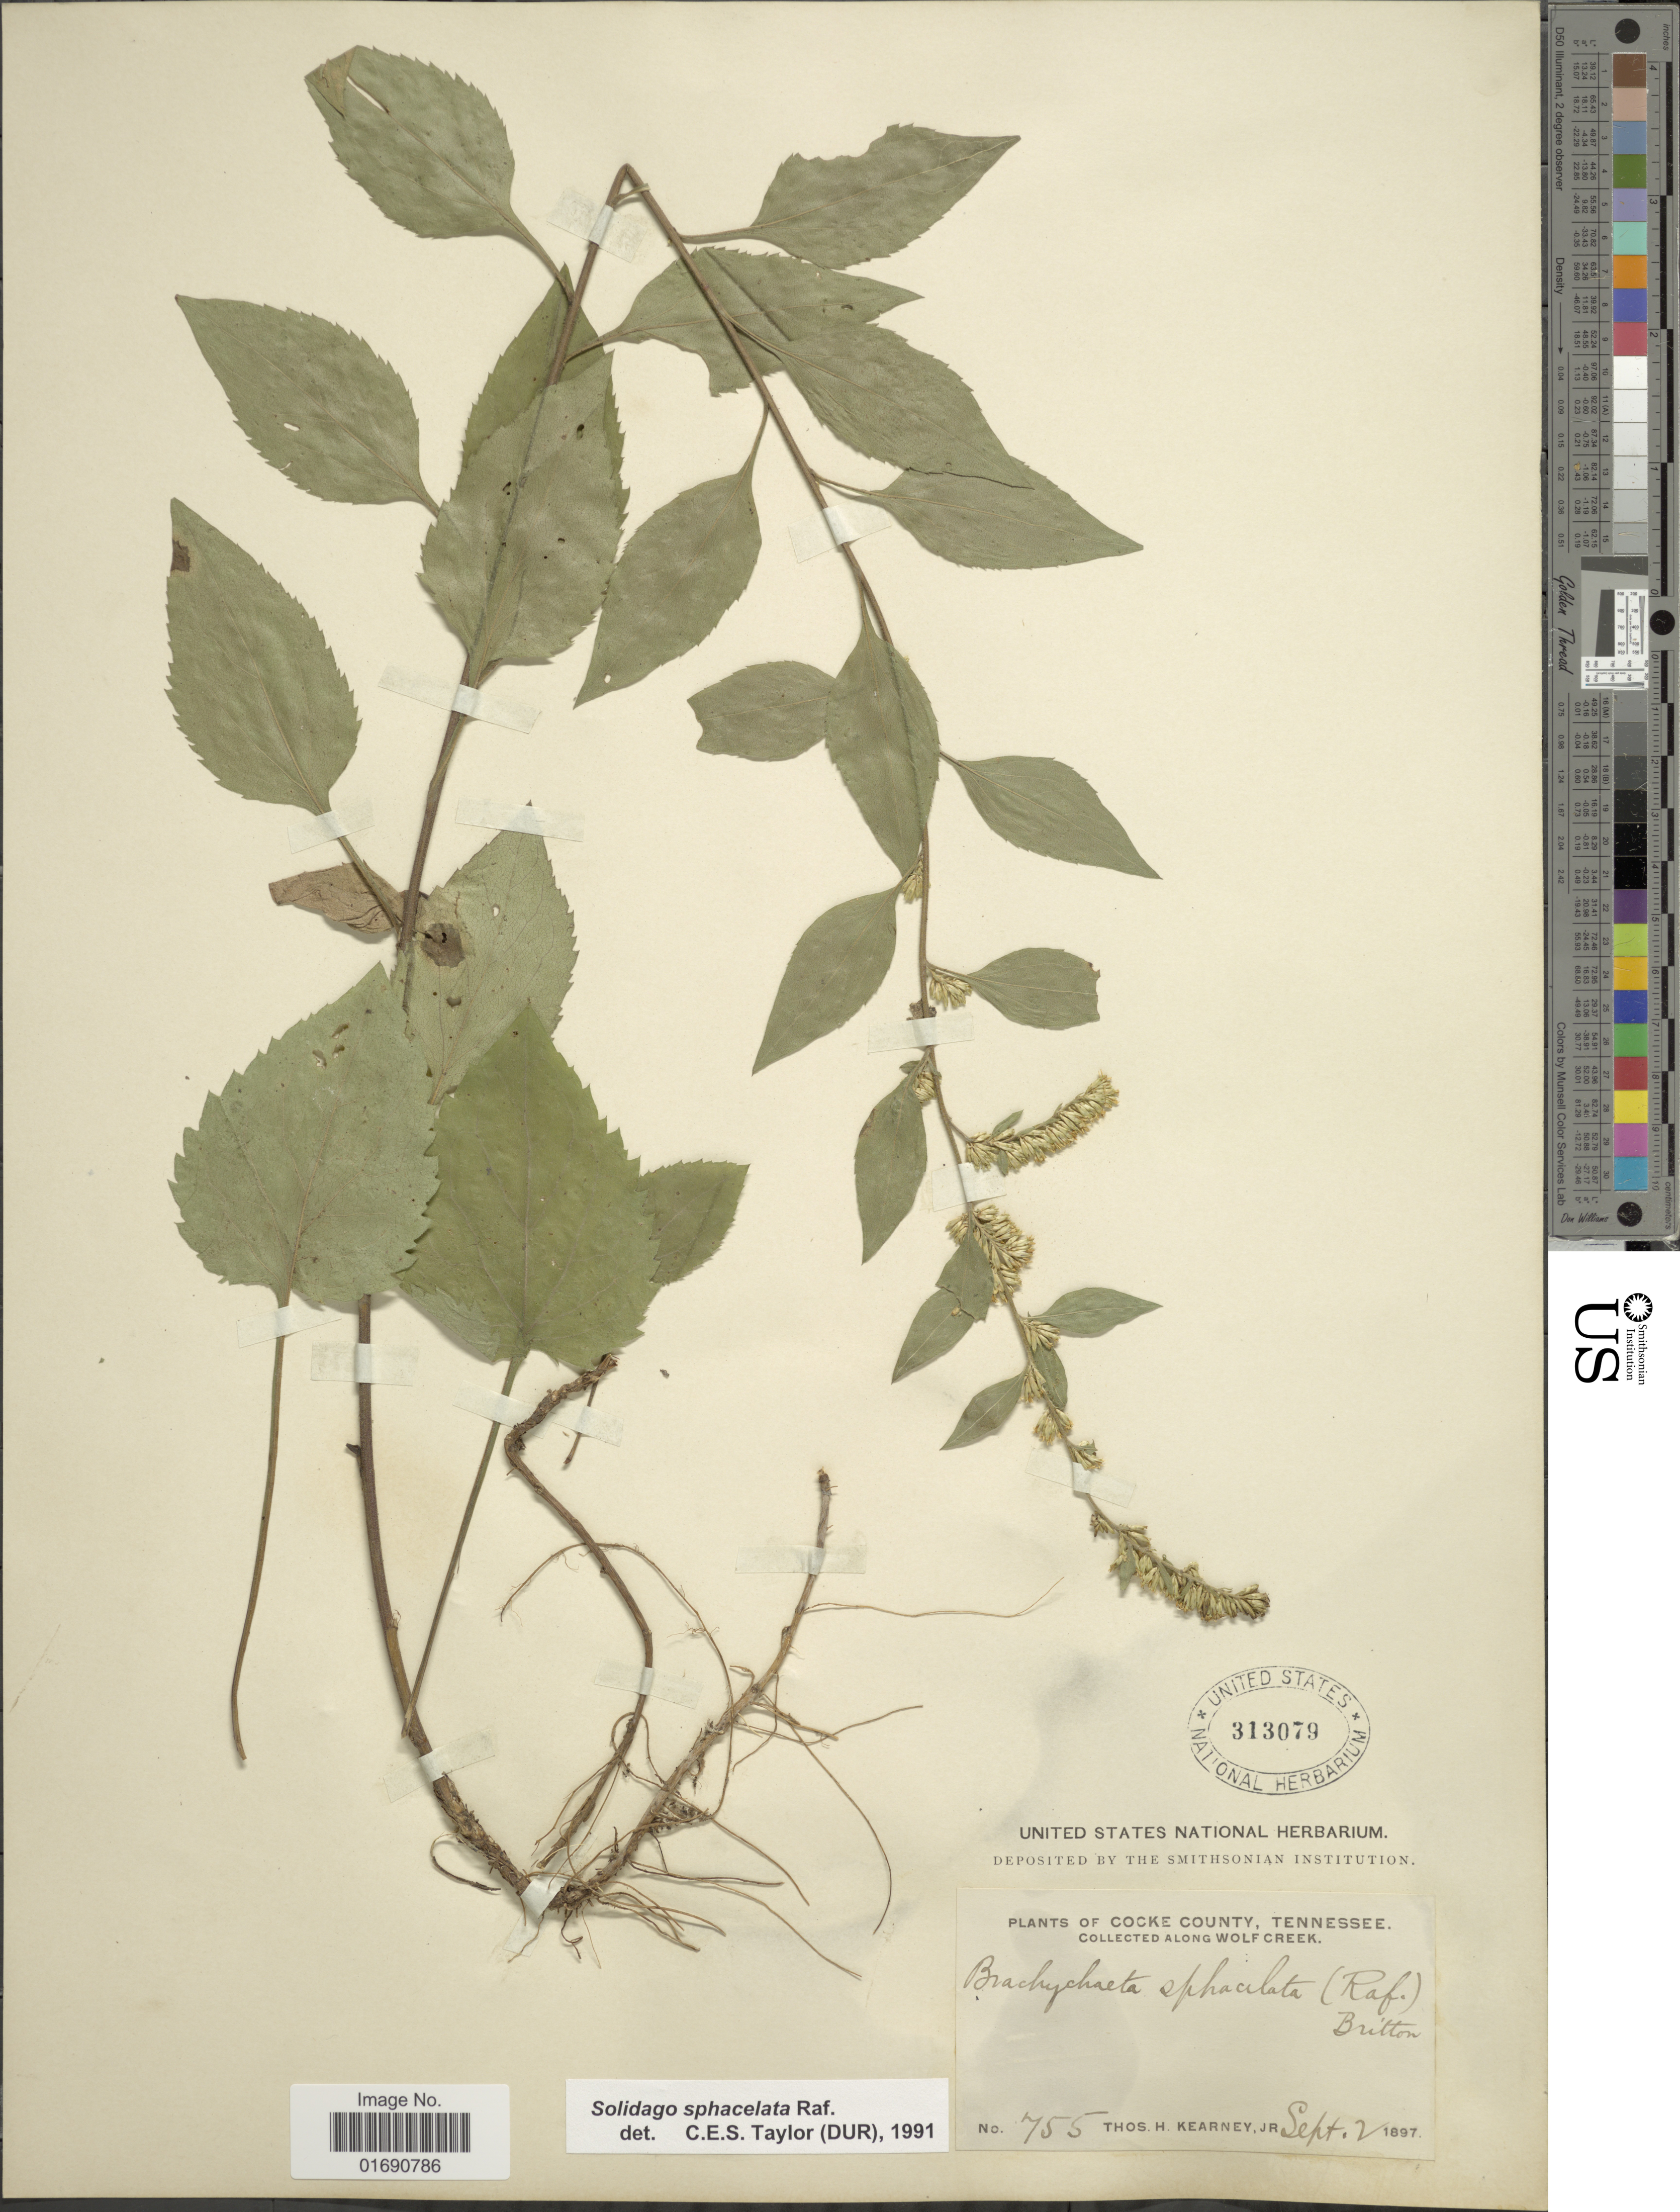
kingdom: Plantae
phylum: Tracheophyta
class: Magnoliopsida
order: Asterales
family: Asteraceae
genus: Solidago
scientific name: Solidago sphacelata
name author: Raf.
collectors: T. H. Kearney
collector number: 755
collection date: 1897-09-02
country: United States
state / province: Tennessee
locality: Cocke County, along Wolf Creek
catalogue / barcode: US 313079